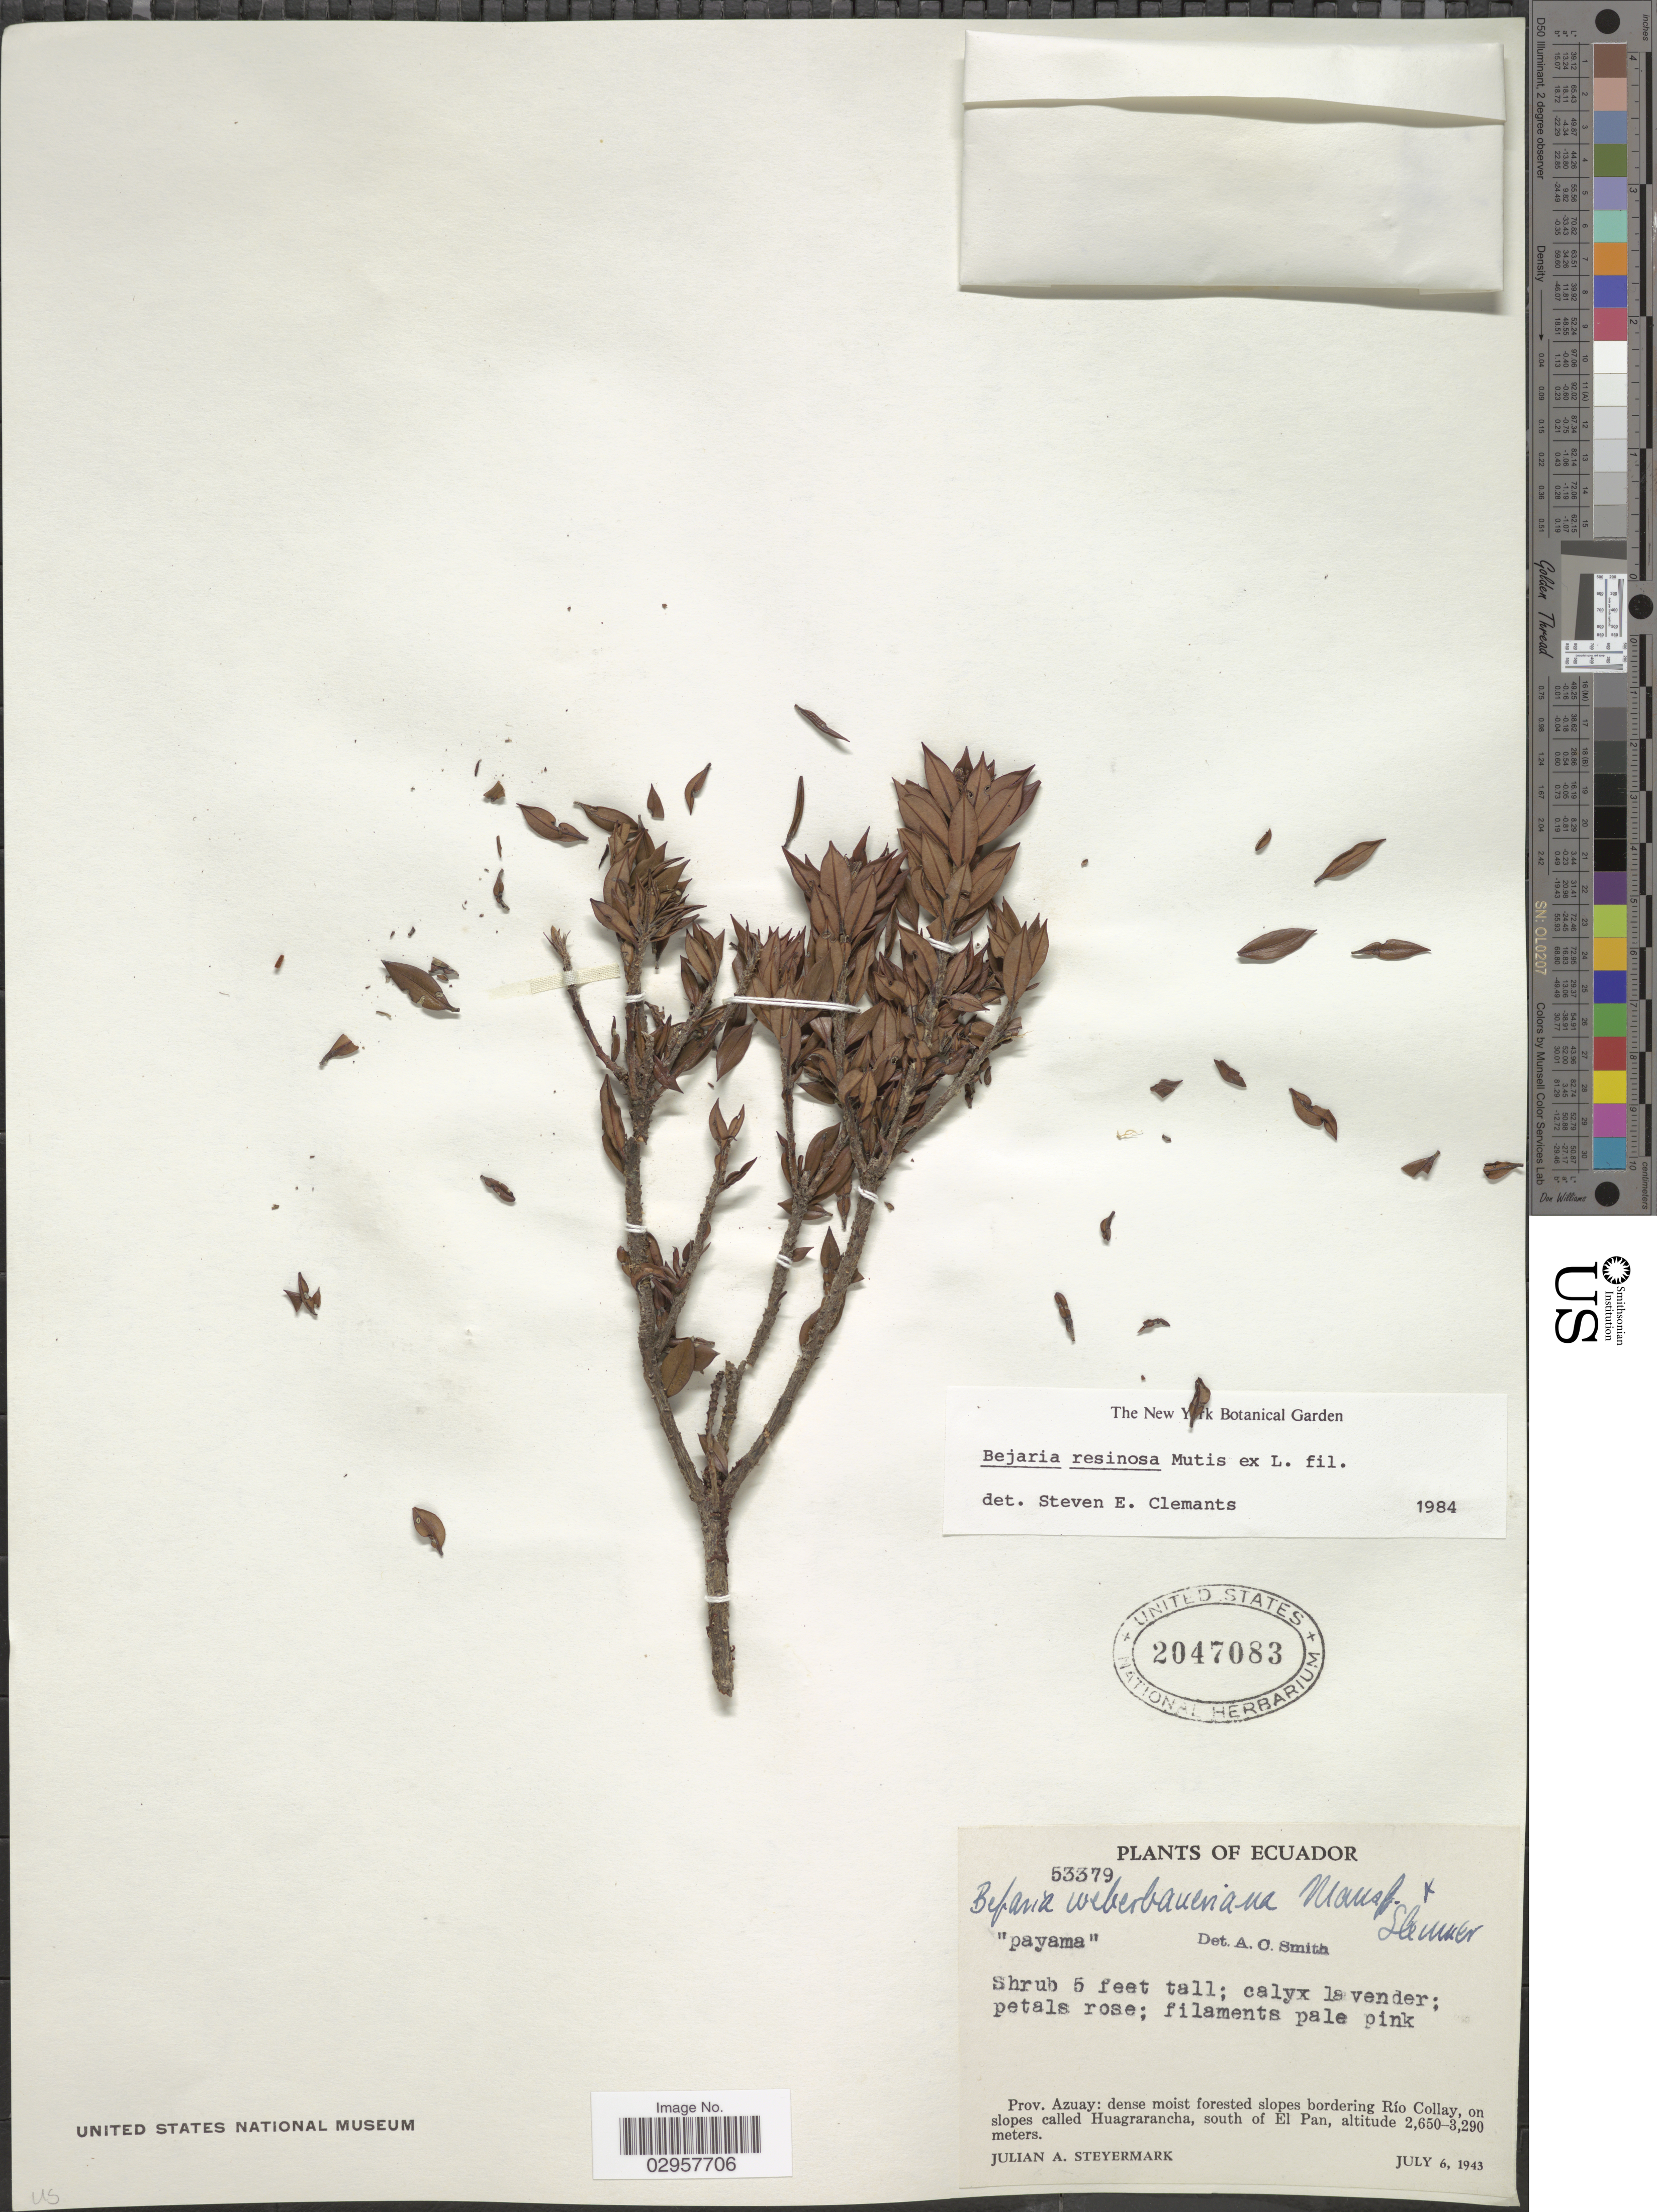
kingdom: Plantae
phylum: Tracheophyta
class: Magnoliopsida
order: Ericales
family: Ericaceae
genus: Befaria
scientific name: Befaria resinosa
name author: Mutis ex L. f.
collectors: J. Steyermark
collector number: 53379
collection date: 1943-07-06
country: Ecuador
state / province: Azuay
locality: Bordering Río Collay, on slopes called Huagrarancha, south of El Pan.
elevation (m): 2650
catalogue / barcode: US 2047083